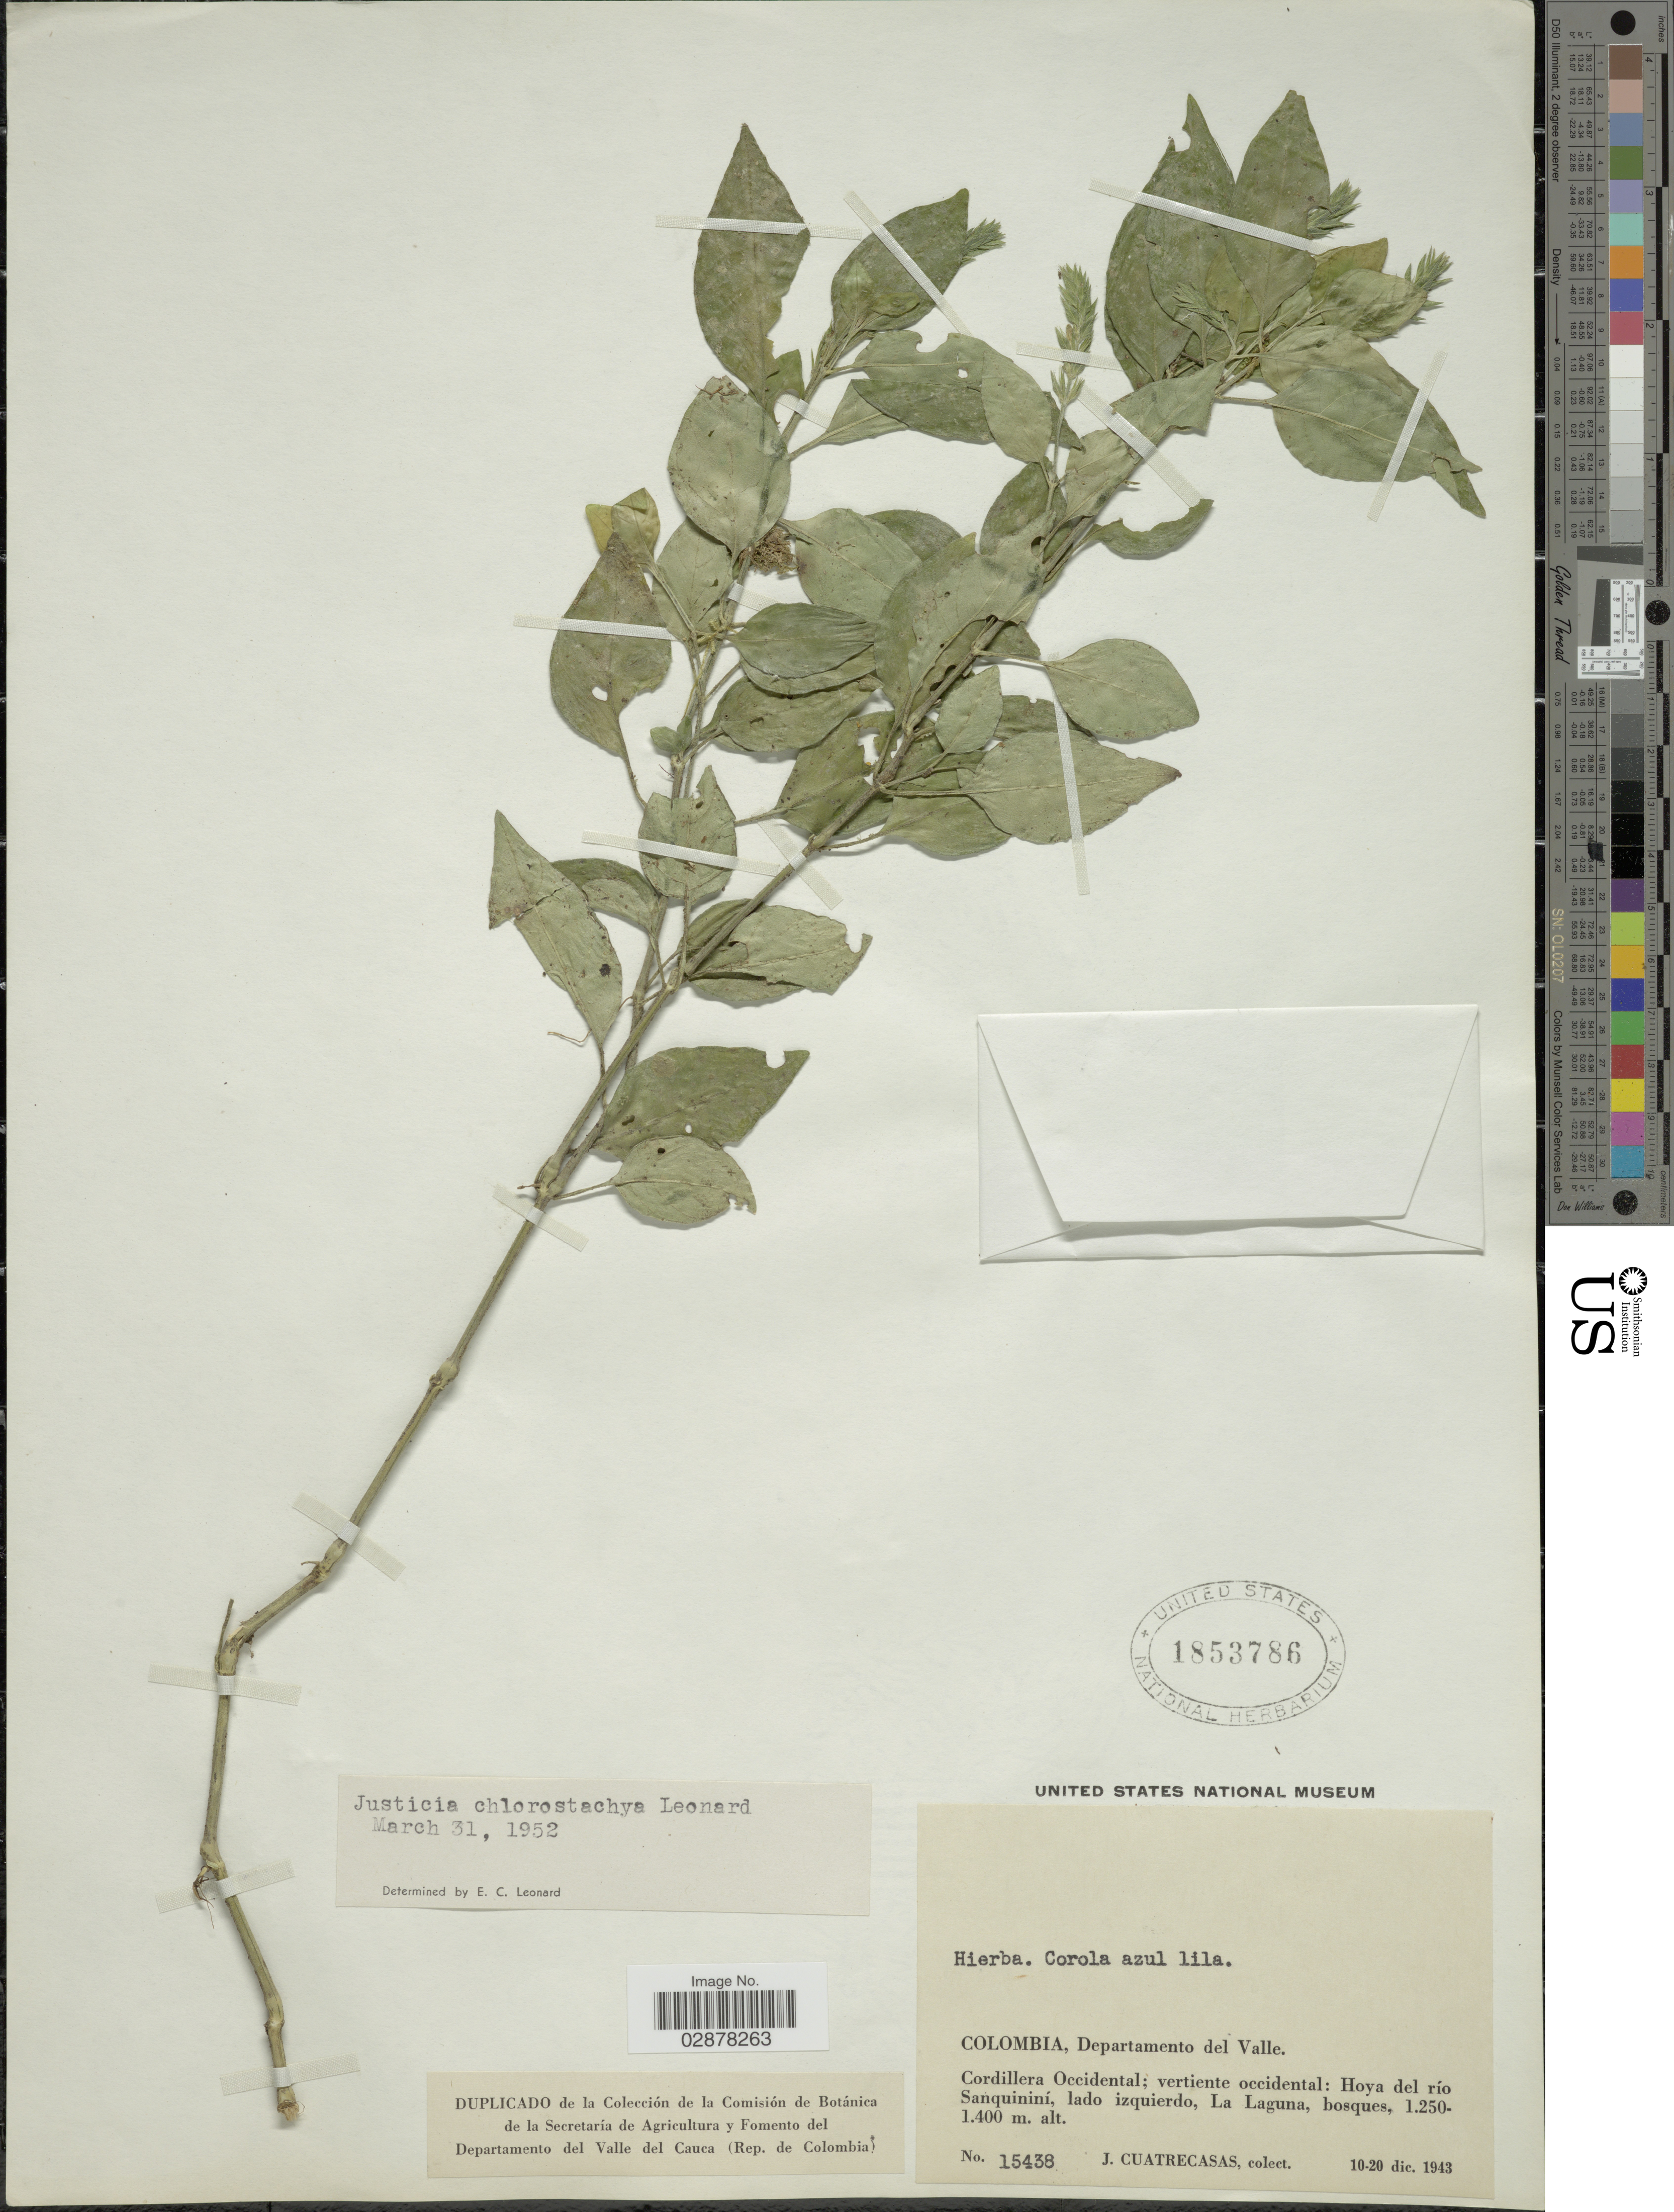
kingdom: Plantae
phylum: Tracheophyta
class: Magnoliopsida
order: Lamiales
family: Acanthaceae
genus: Justicia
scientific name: Justicia chlorostachya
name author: Leonard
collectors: J. Cuatrecasas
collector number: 15438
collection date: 1943-12-10/1943-12-20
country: Colombia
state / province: Valle del Cauca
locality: Departamento del Valle, Cordillera Occidental, vertiente occidental, Hoya del río Sanquininí, lado izquierdo, La Laguna.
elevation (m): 1250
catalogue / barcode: US 1853786